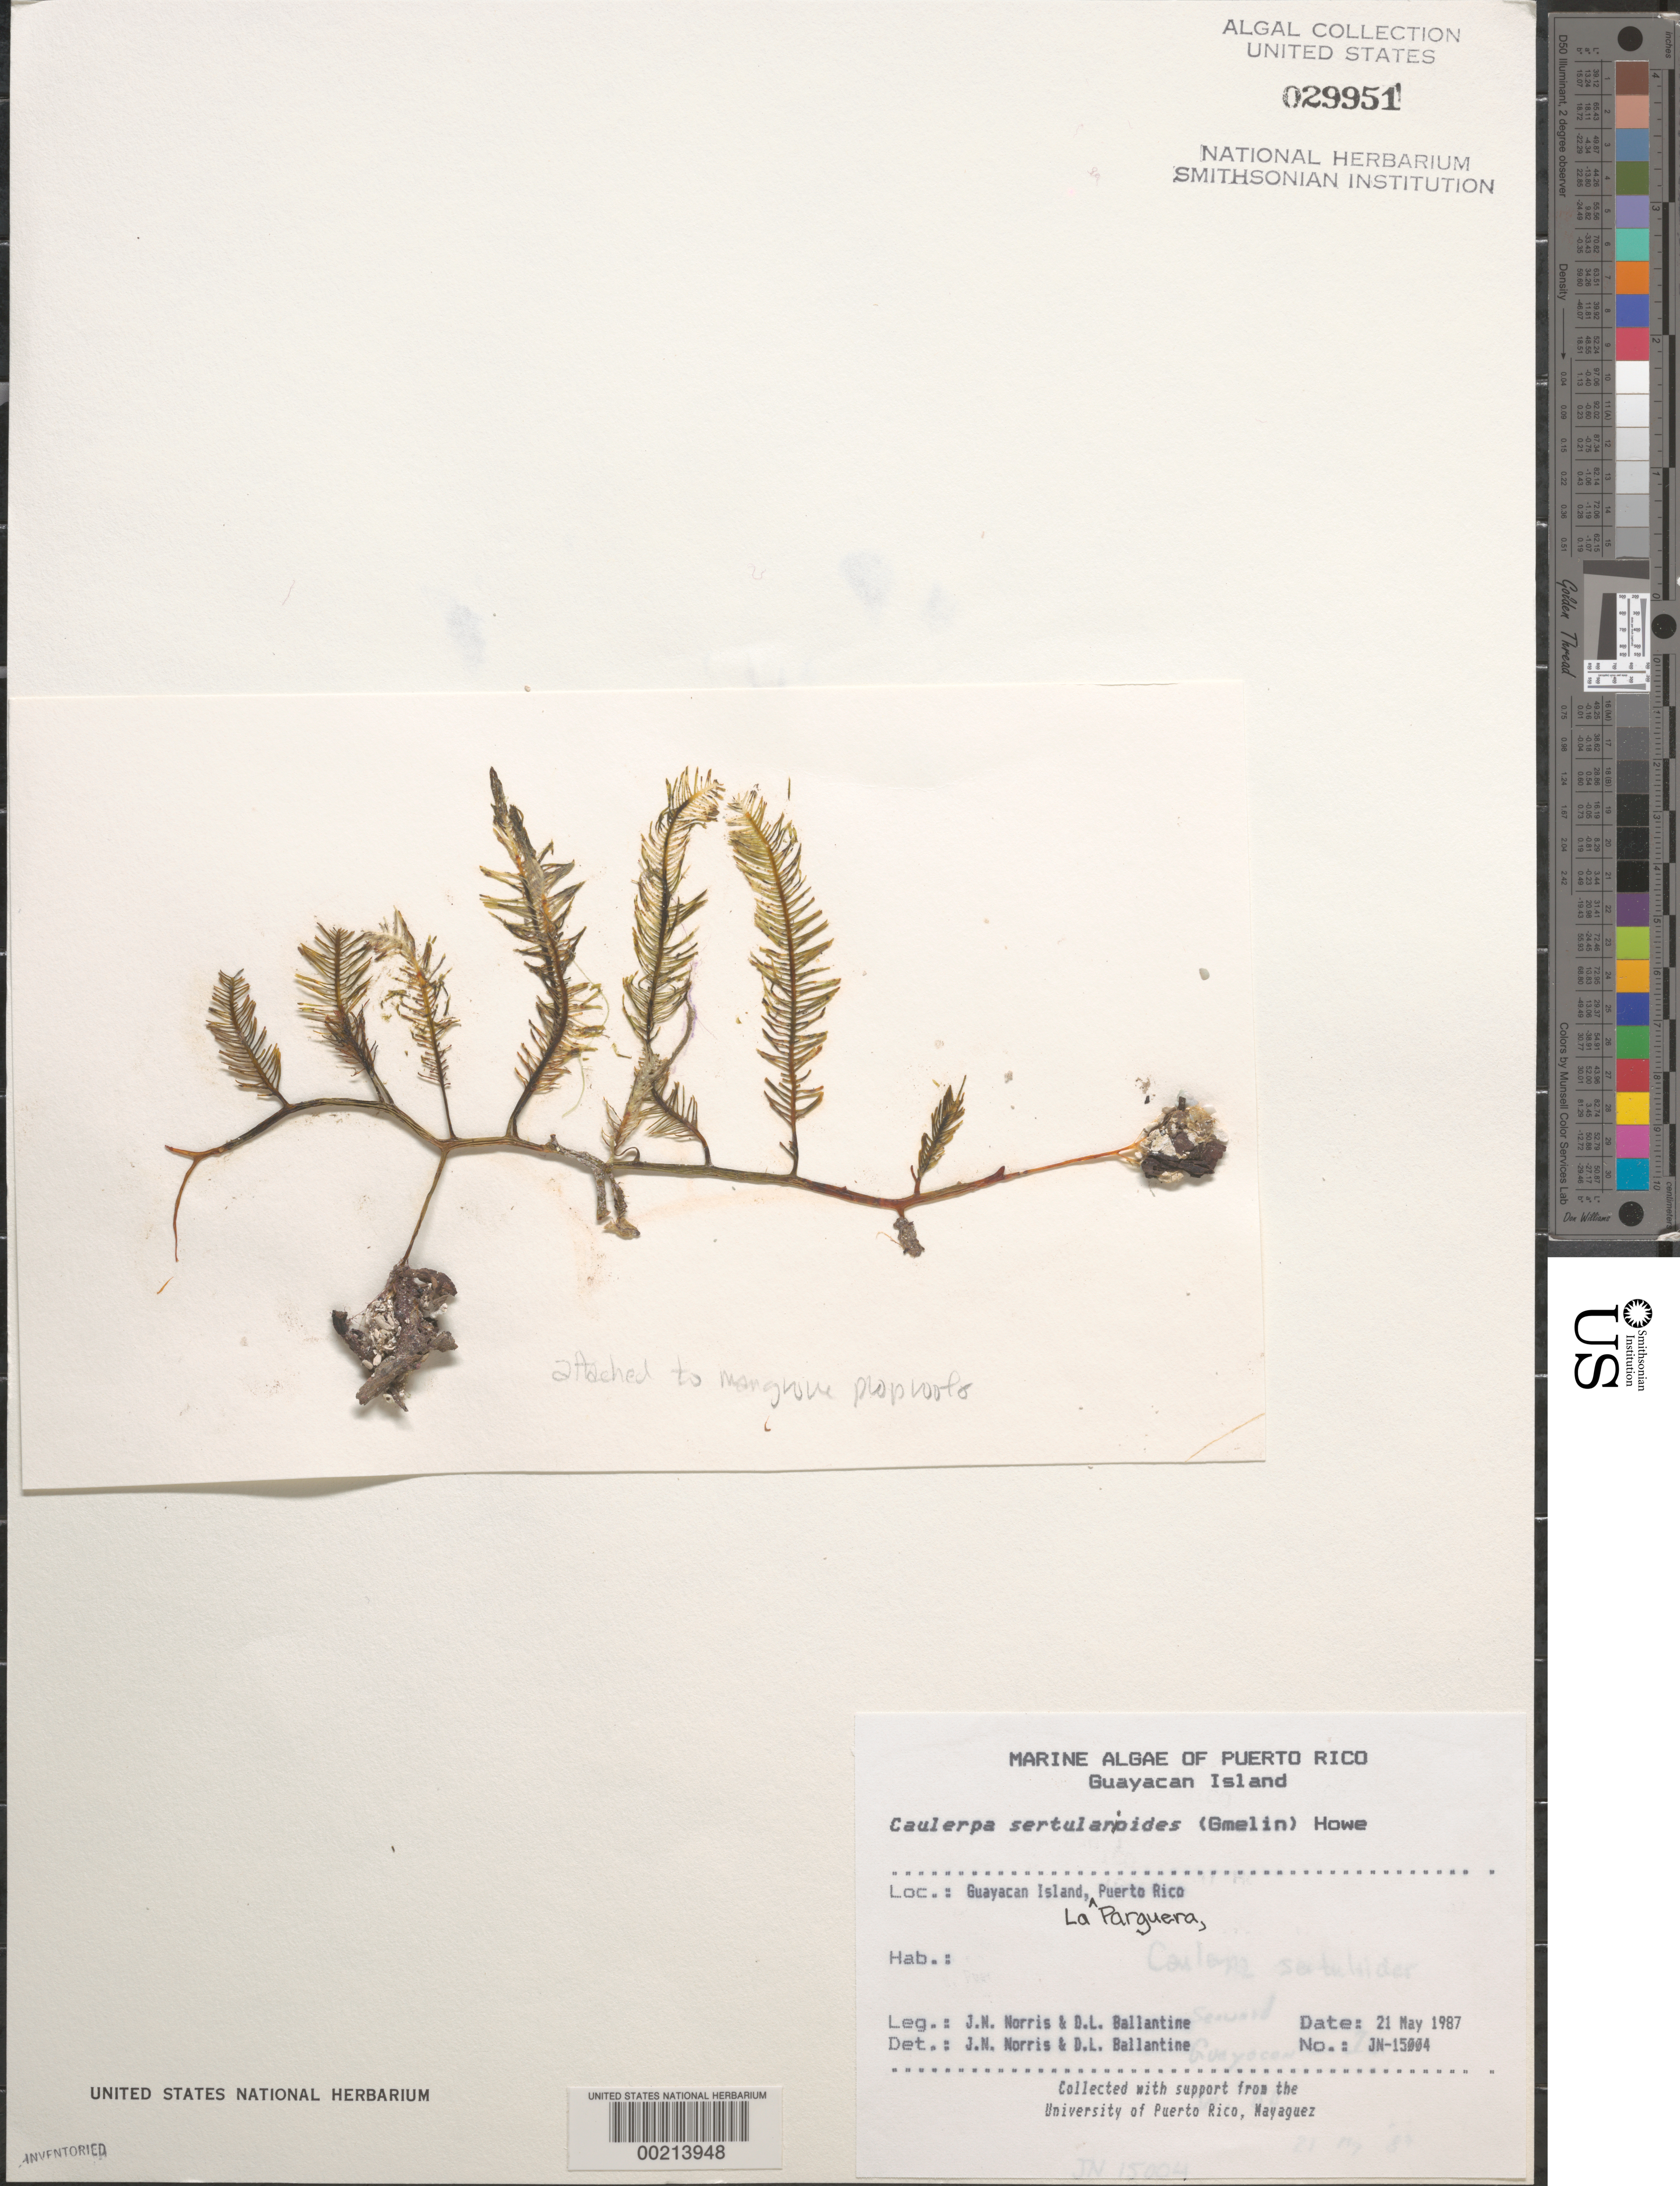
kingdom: Plantae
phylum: Chlorophyta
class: Ulvophyceae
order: Bryopsidales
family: Caulerpaceae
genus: Caulerpa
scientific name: Caulerpa sertularioides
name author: (S.G. Gmel.) M. Howe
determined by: Norris, J. N.; Ballantine, D. L.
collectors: J. N. Norris & D.L. Ballantine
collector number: JN-15004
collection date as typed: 21 May 1987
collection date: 1987-05-21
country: Puerto Rico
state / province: Lajas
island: Guayacan Island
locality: La Parguera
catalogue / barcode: US 29951